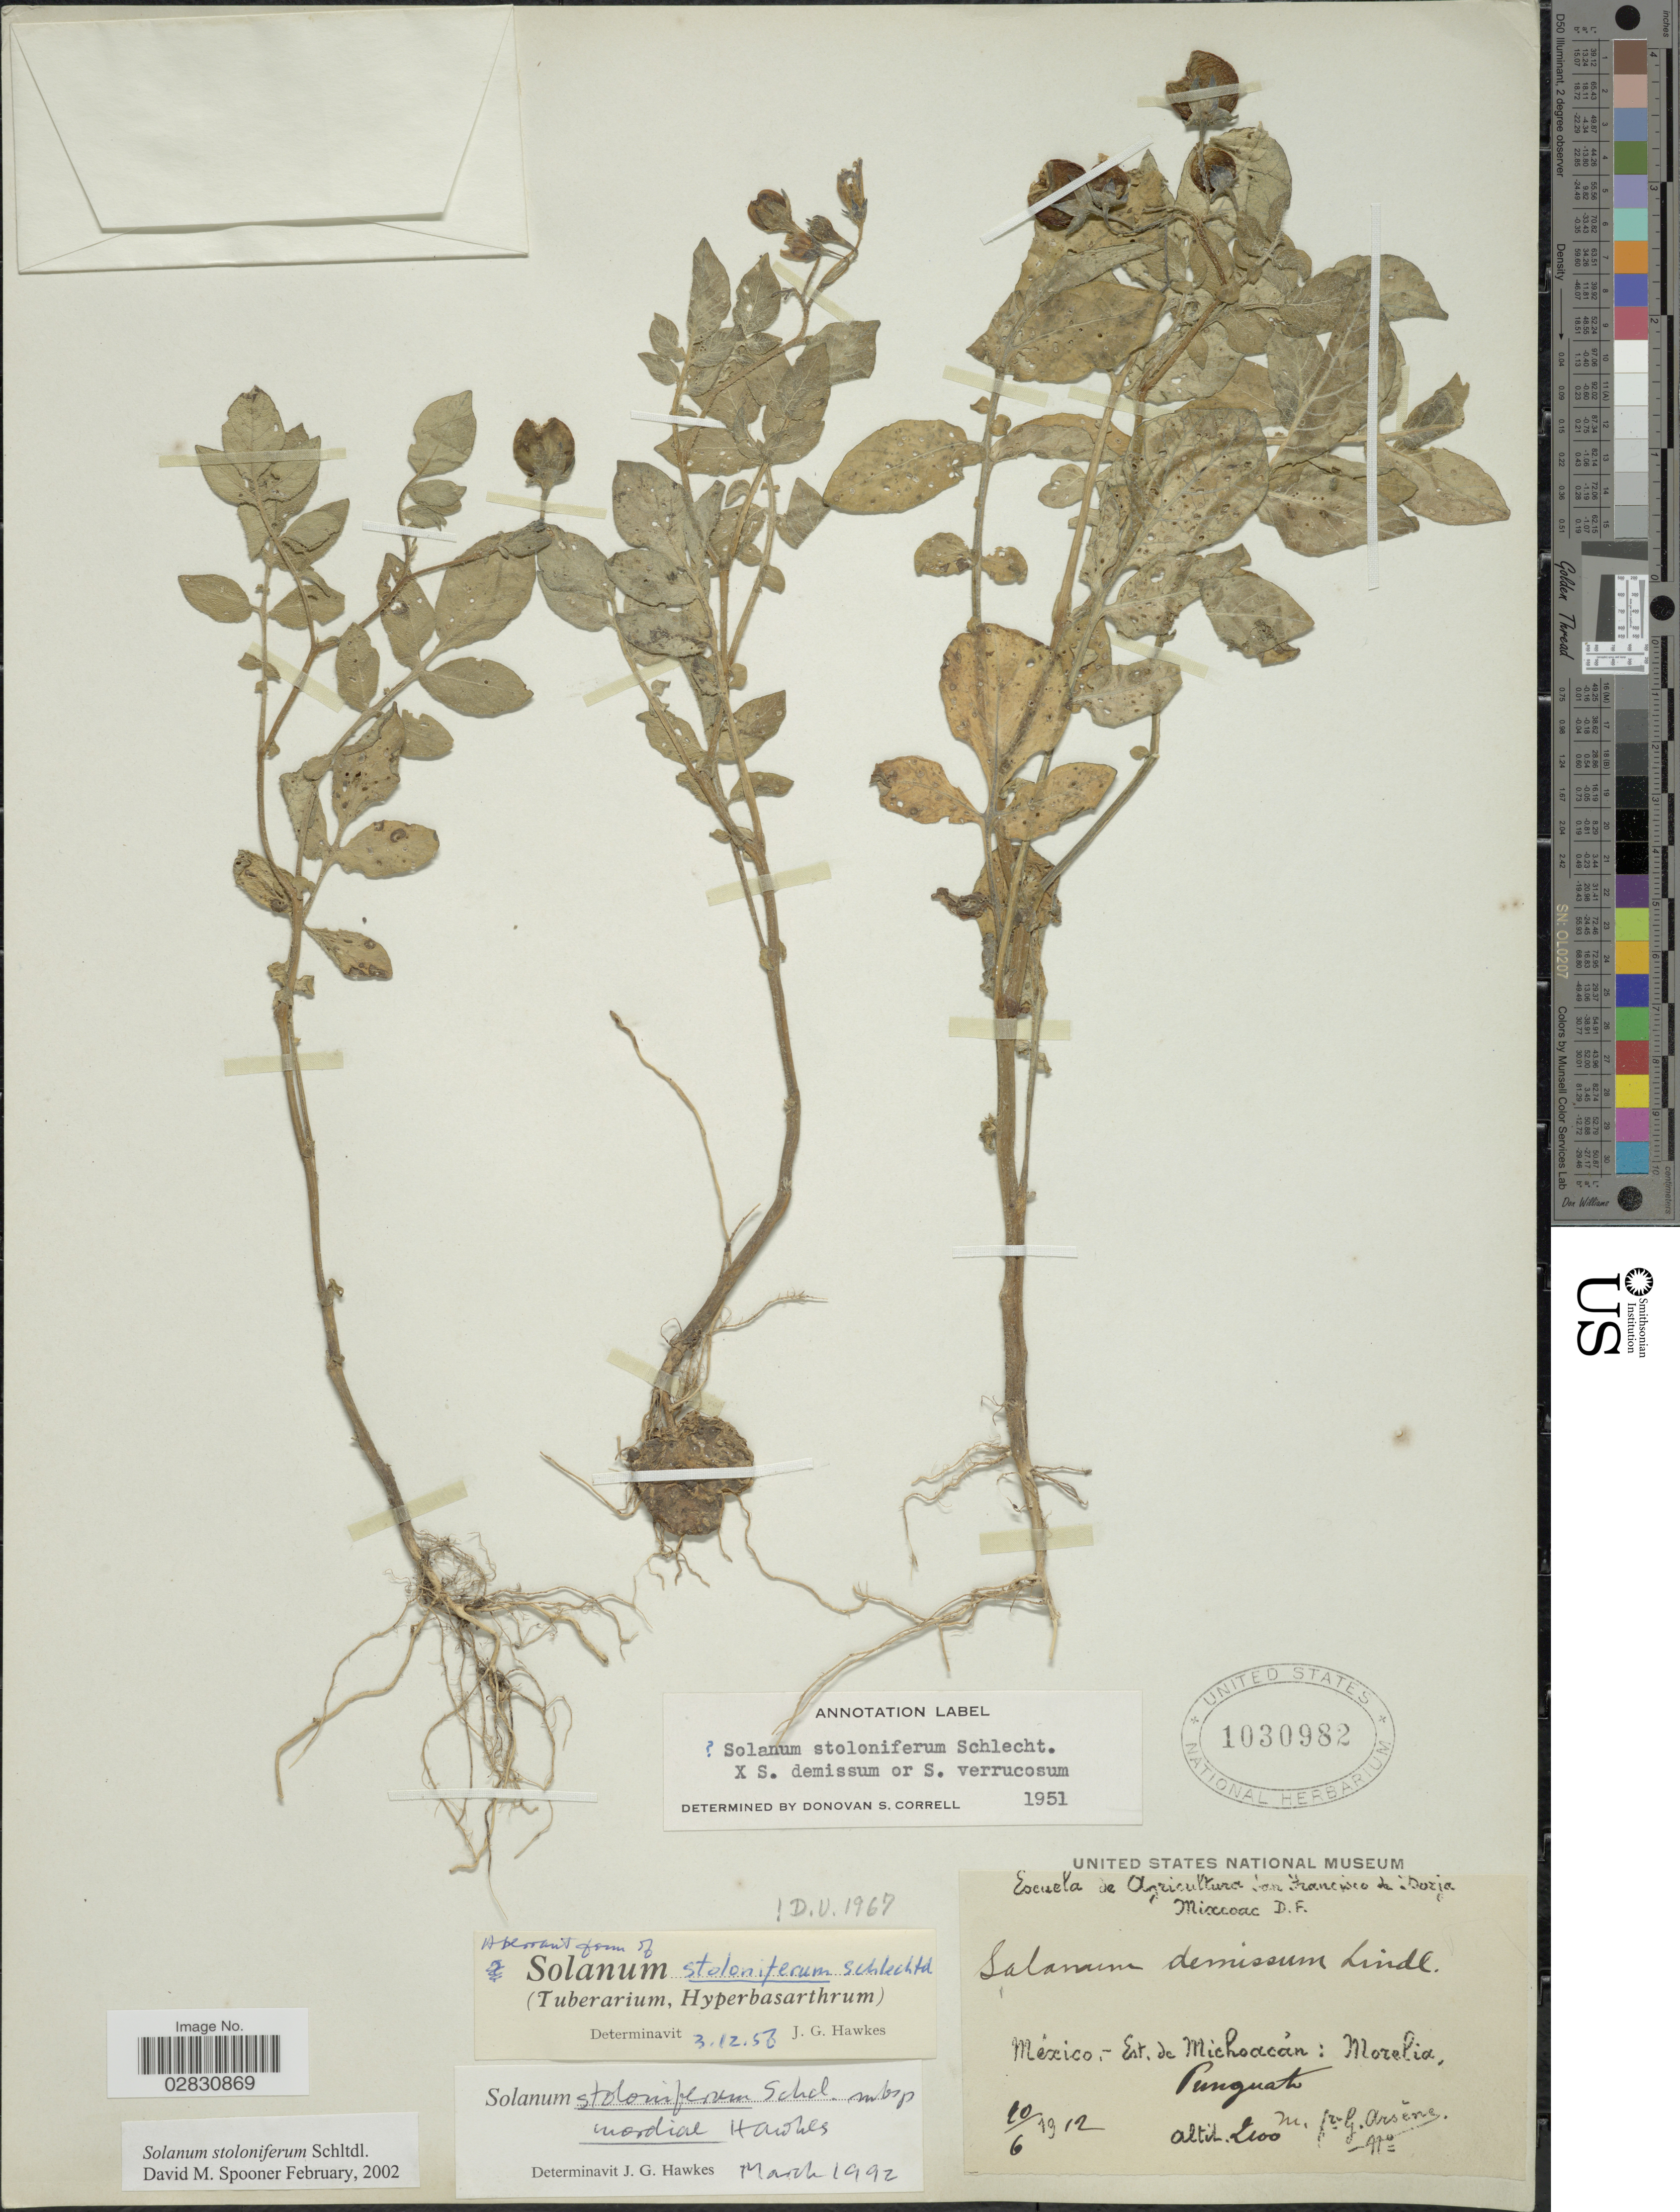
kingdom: Plantae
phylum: Tracheophyta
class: Magnoliopsida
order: Solanales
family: Solanaceae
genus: Solanum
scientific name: Solanum stoloniferum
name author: Schltdl. & Bouché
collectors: Bro. G. Arsène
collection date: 1912-06-20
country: Mexico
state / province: Michoacán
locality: México - Est. de Michoacán: Morelia, Punguato.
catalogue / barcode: US 1030982